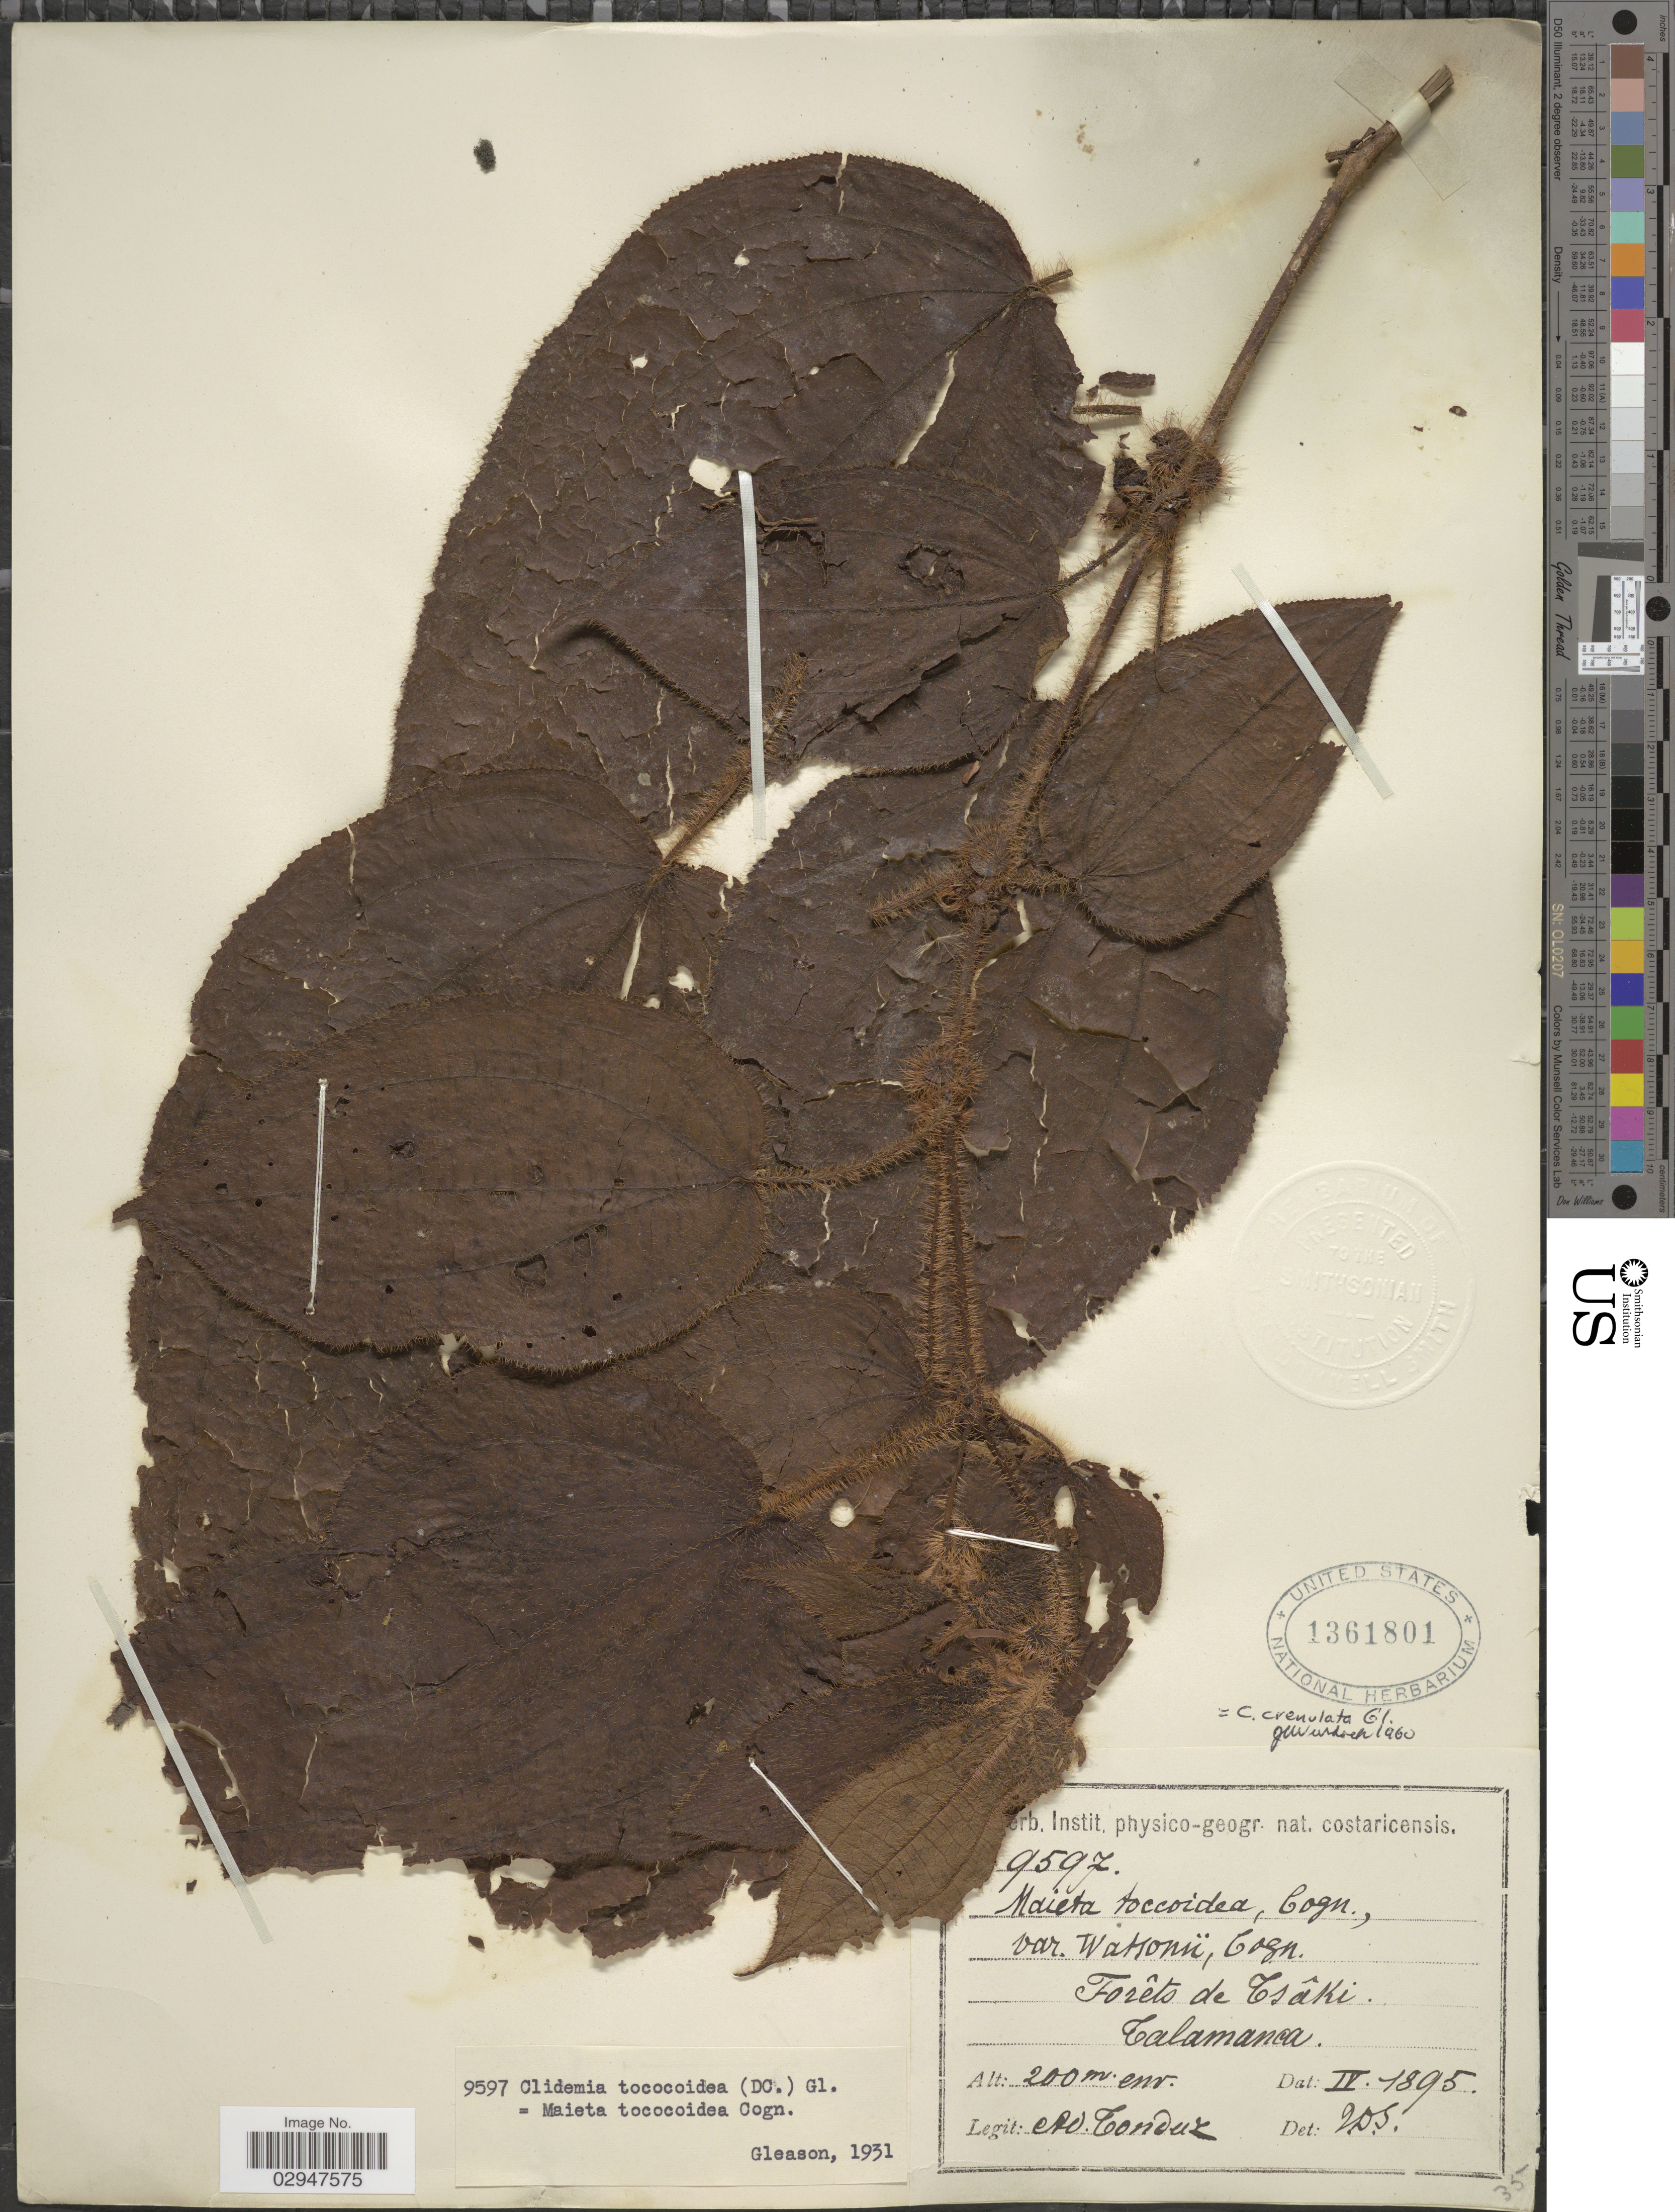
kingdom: Plantae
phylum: Tracheophyta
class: Magnoliopsida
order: Myrtales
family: Melastomataceae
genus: Clidemia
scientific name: Clidemia crenulata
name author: Gleason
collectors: A. Tonduz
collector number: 9597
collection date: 1895-04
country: Costa Rica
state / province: Limón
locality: Forêts de Tsâki. Talamanca.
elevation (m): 200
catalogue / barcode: US 1361801